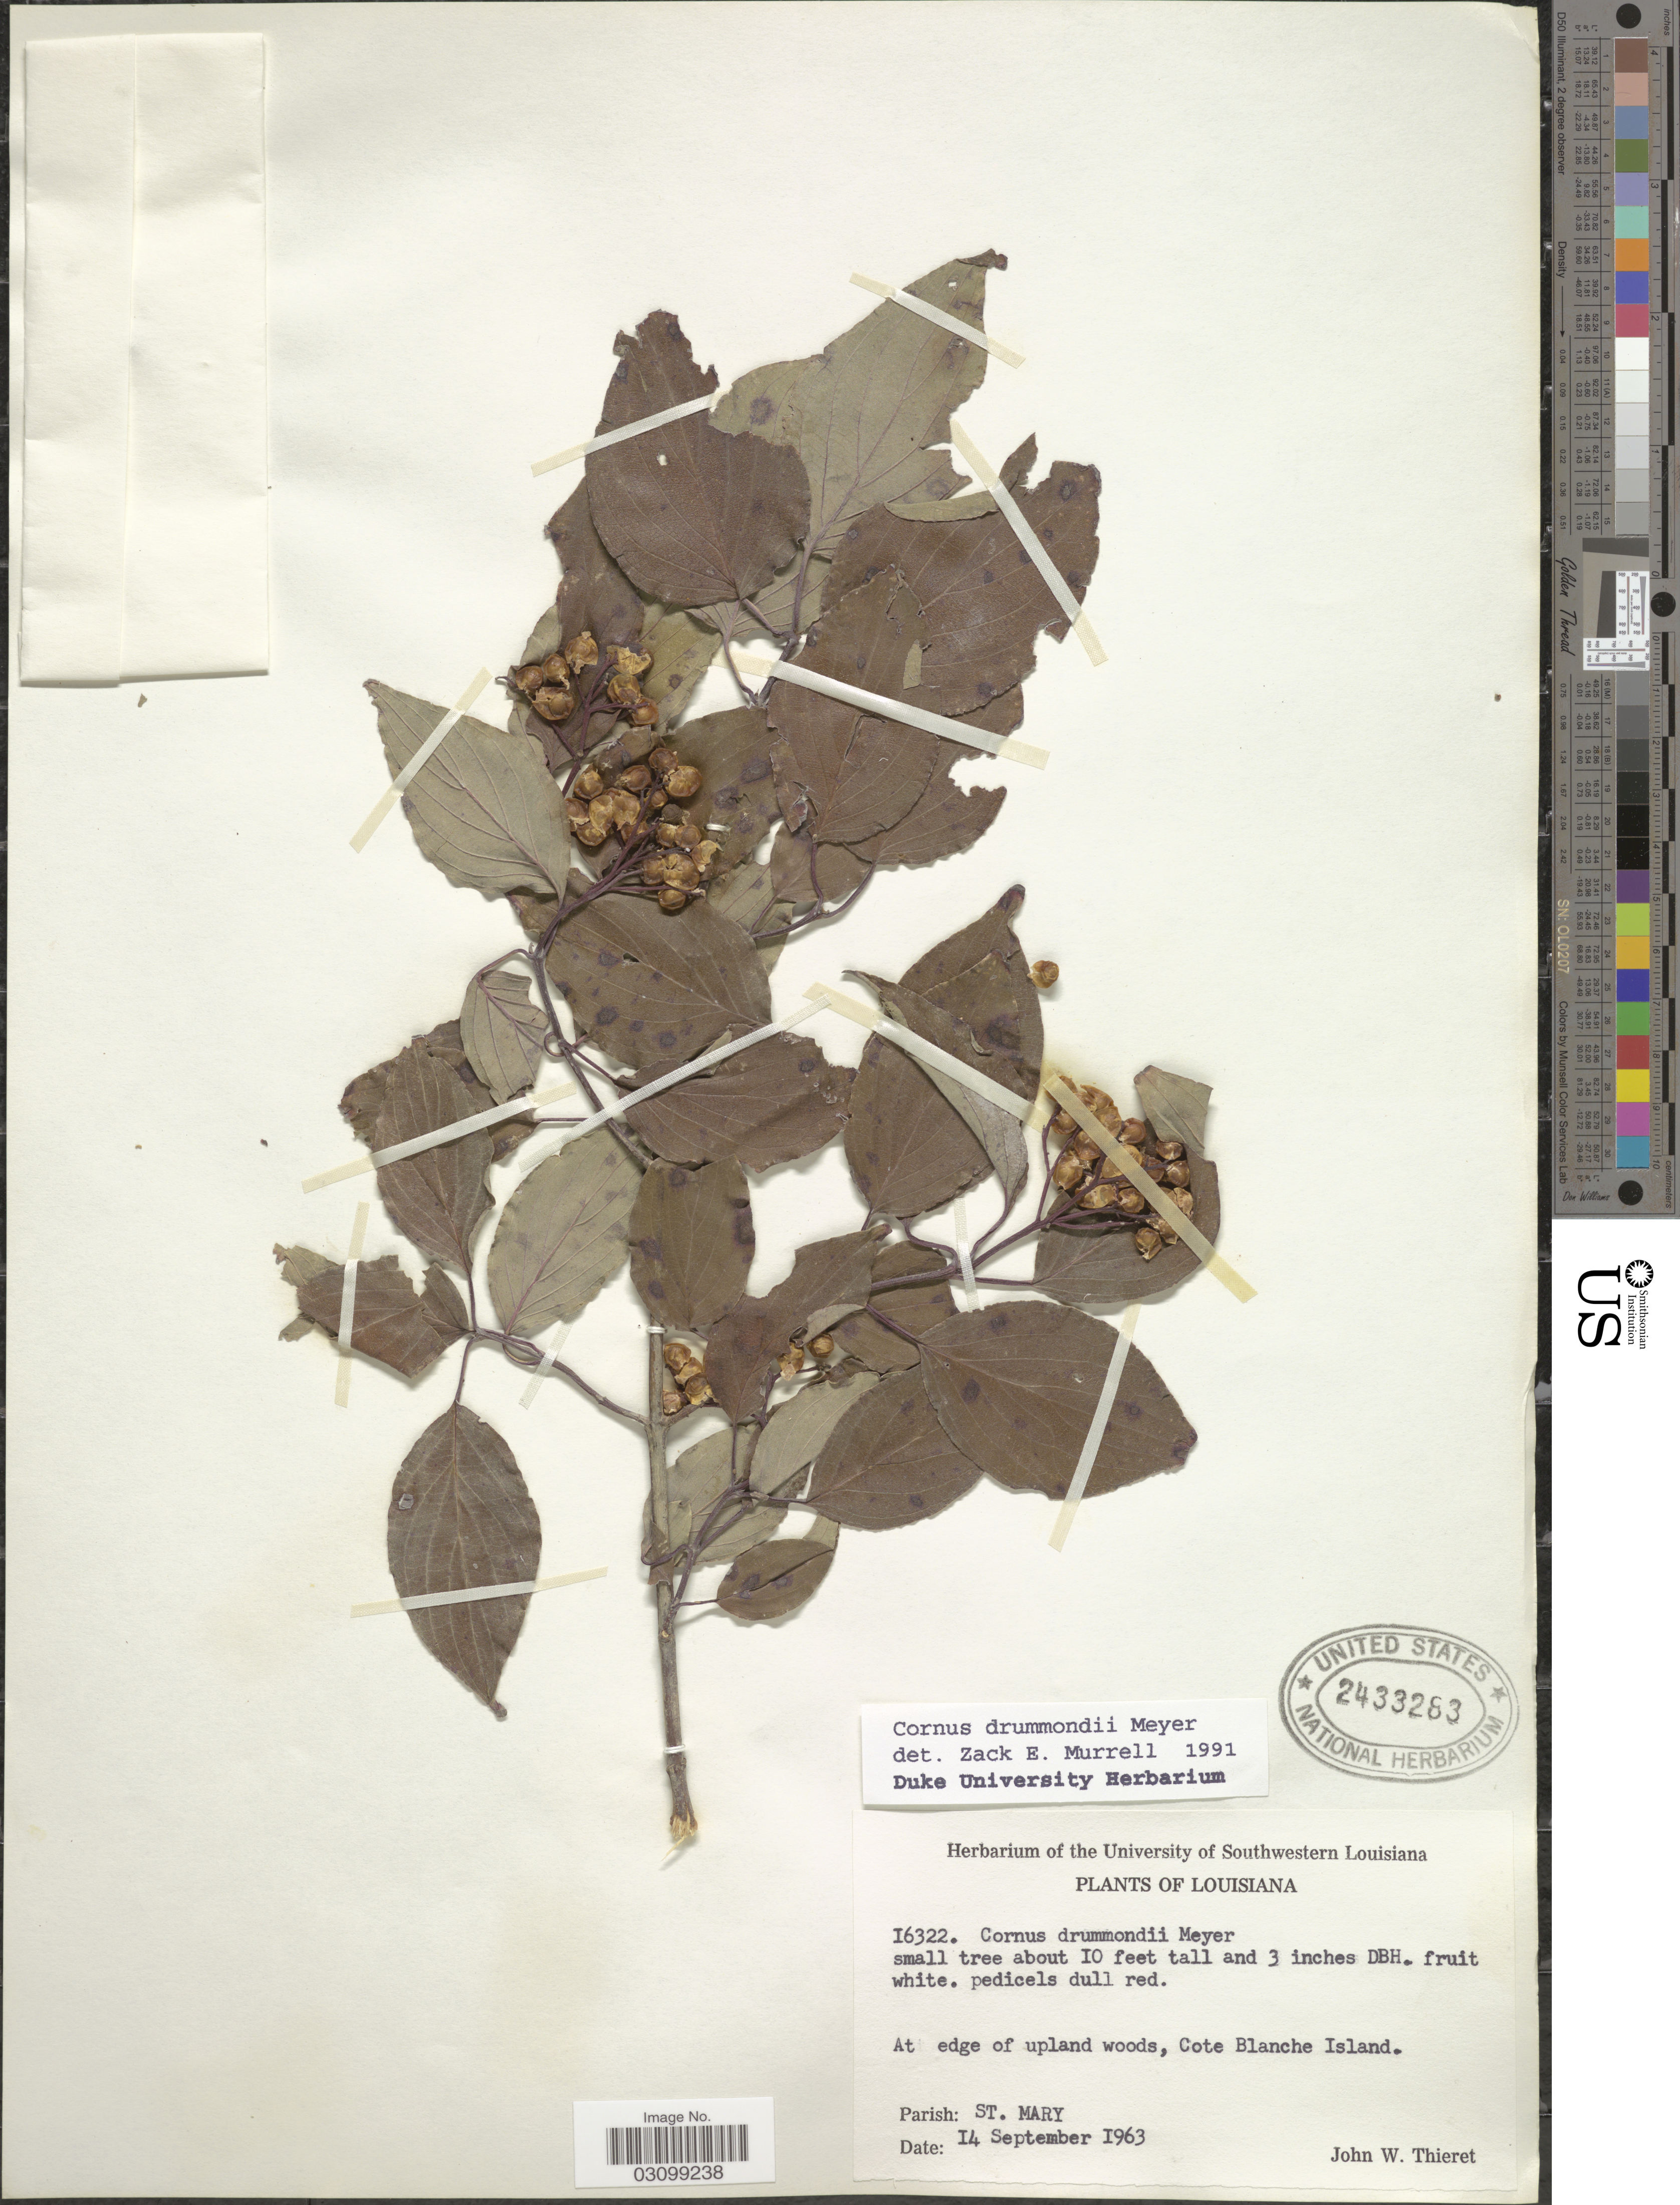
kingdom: Plantae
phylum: Tracheophyta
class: Magnoliopsida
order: Cornales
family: Cornaceae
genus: Cornus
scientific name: Cornus drummondii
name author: C.A. Mey.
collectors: J. W. Thieret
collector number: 1632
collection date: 1963-09-14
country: United States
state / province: Louisiana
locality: At edge of upland woods, Cote Blanche Island. Parish: St. Mary.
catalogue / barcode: US 2433283